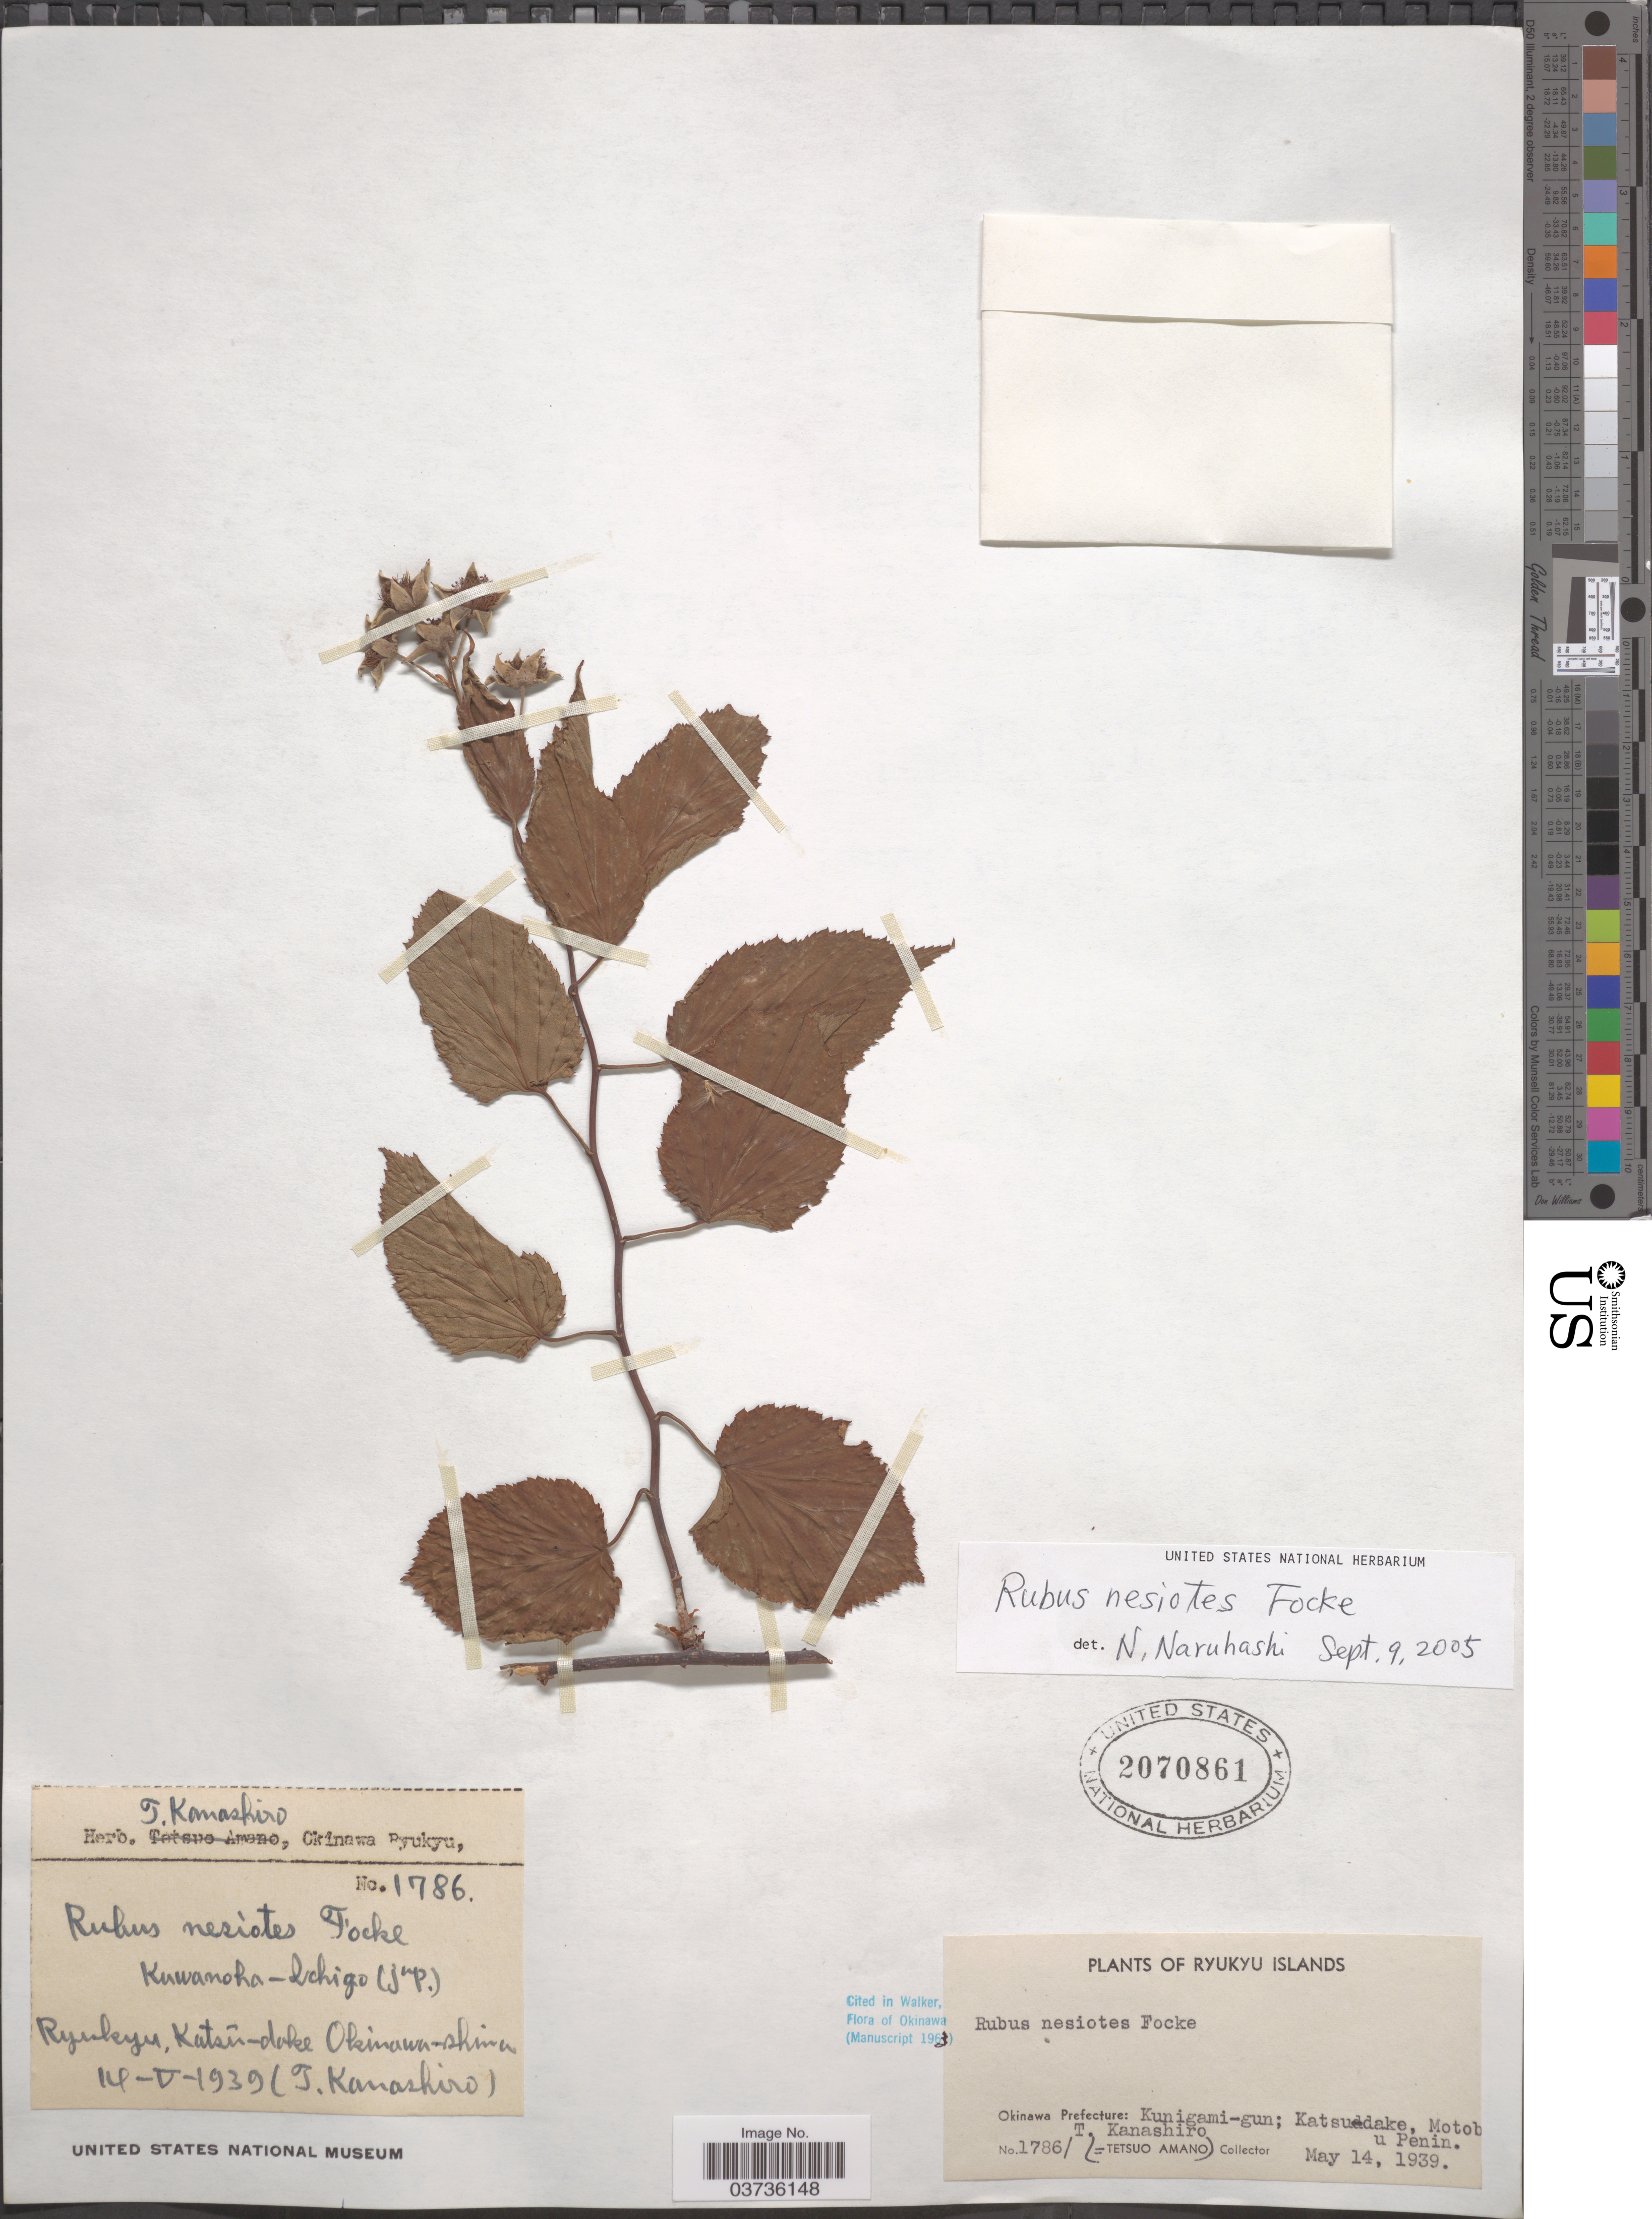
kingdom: Plantae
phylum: Tracheophyta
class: Magnoliopsida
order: Rosales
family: Rosaceae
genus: Rubus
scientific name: Rubus nesiotes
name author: Focke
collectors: T. Kanashiro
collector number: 1786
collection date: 1939-05-14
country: Japan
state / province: Okinawa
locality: Ryukyu Islands. Okinawa Prefecture: Kunigami-gun; Katsudake, Motobu Penin.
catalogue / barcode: US 2070861